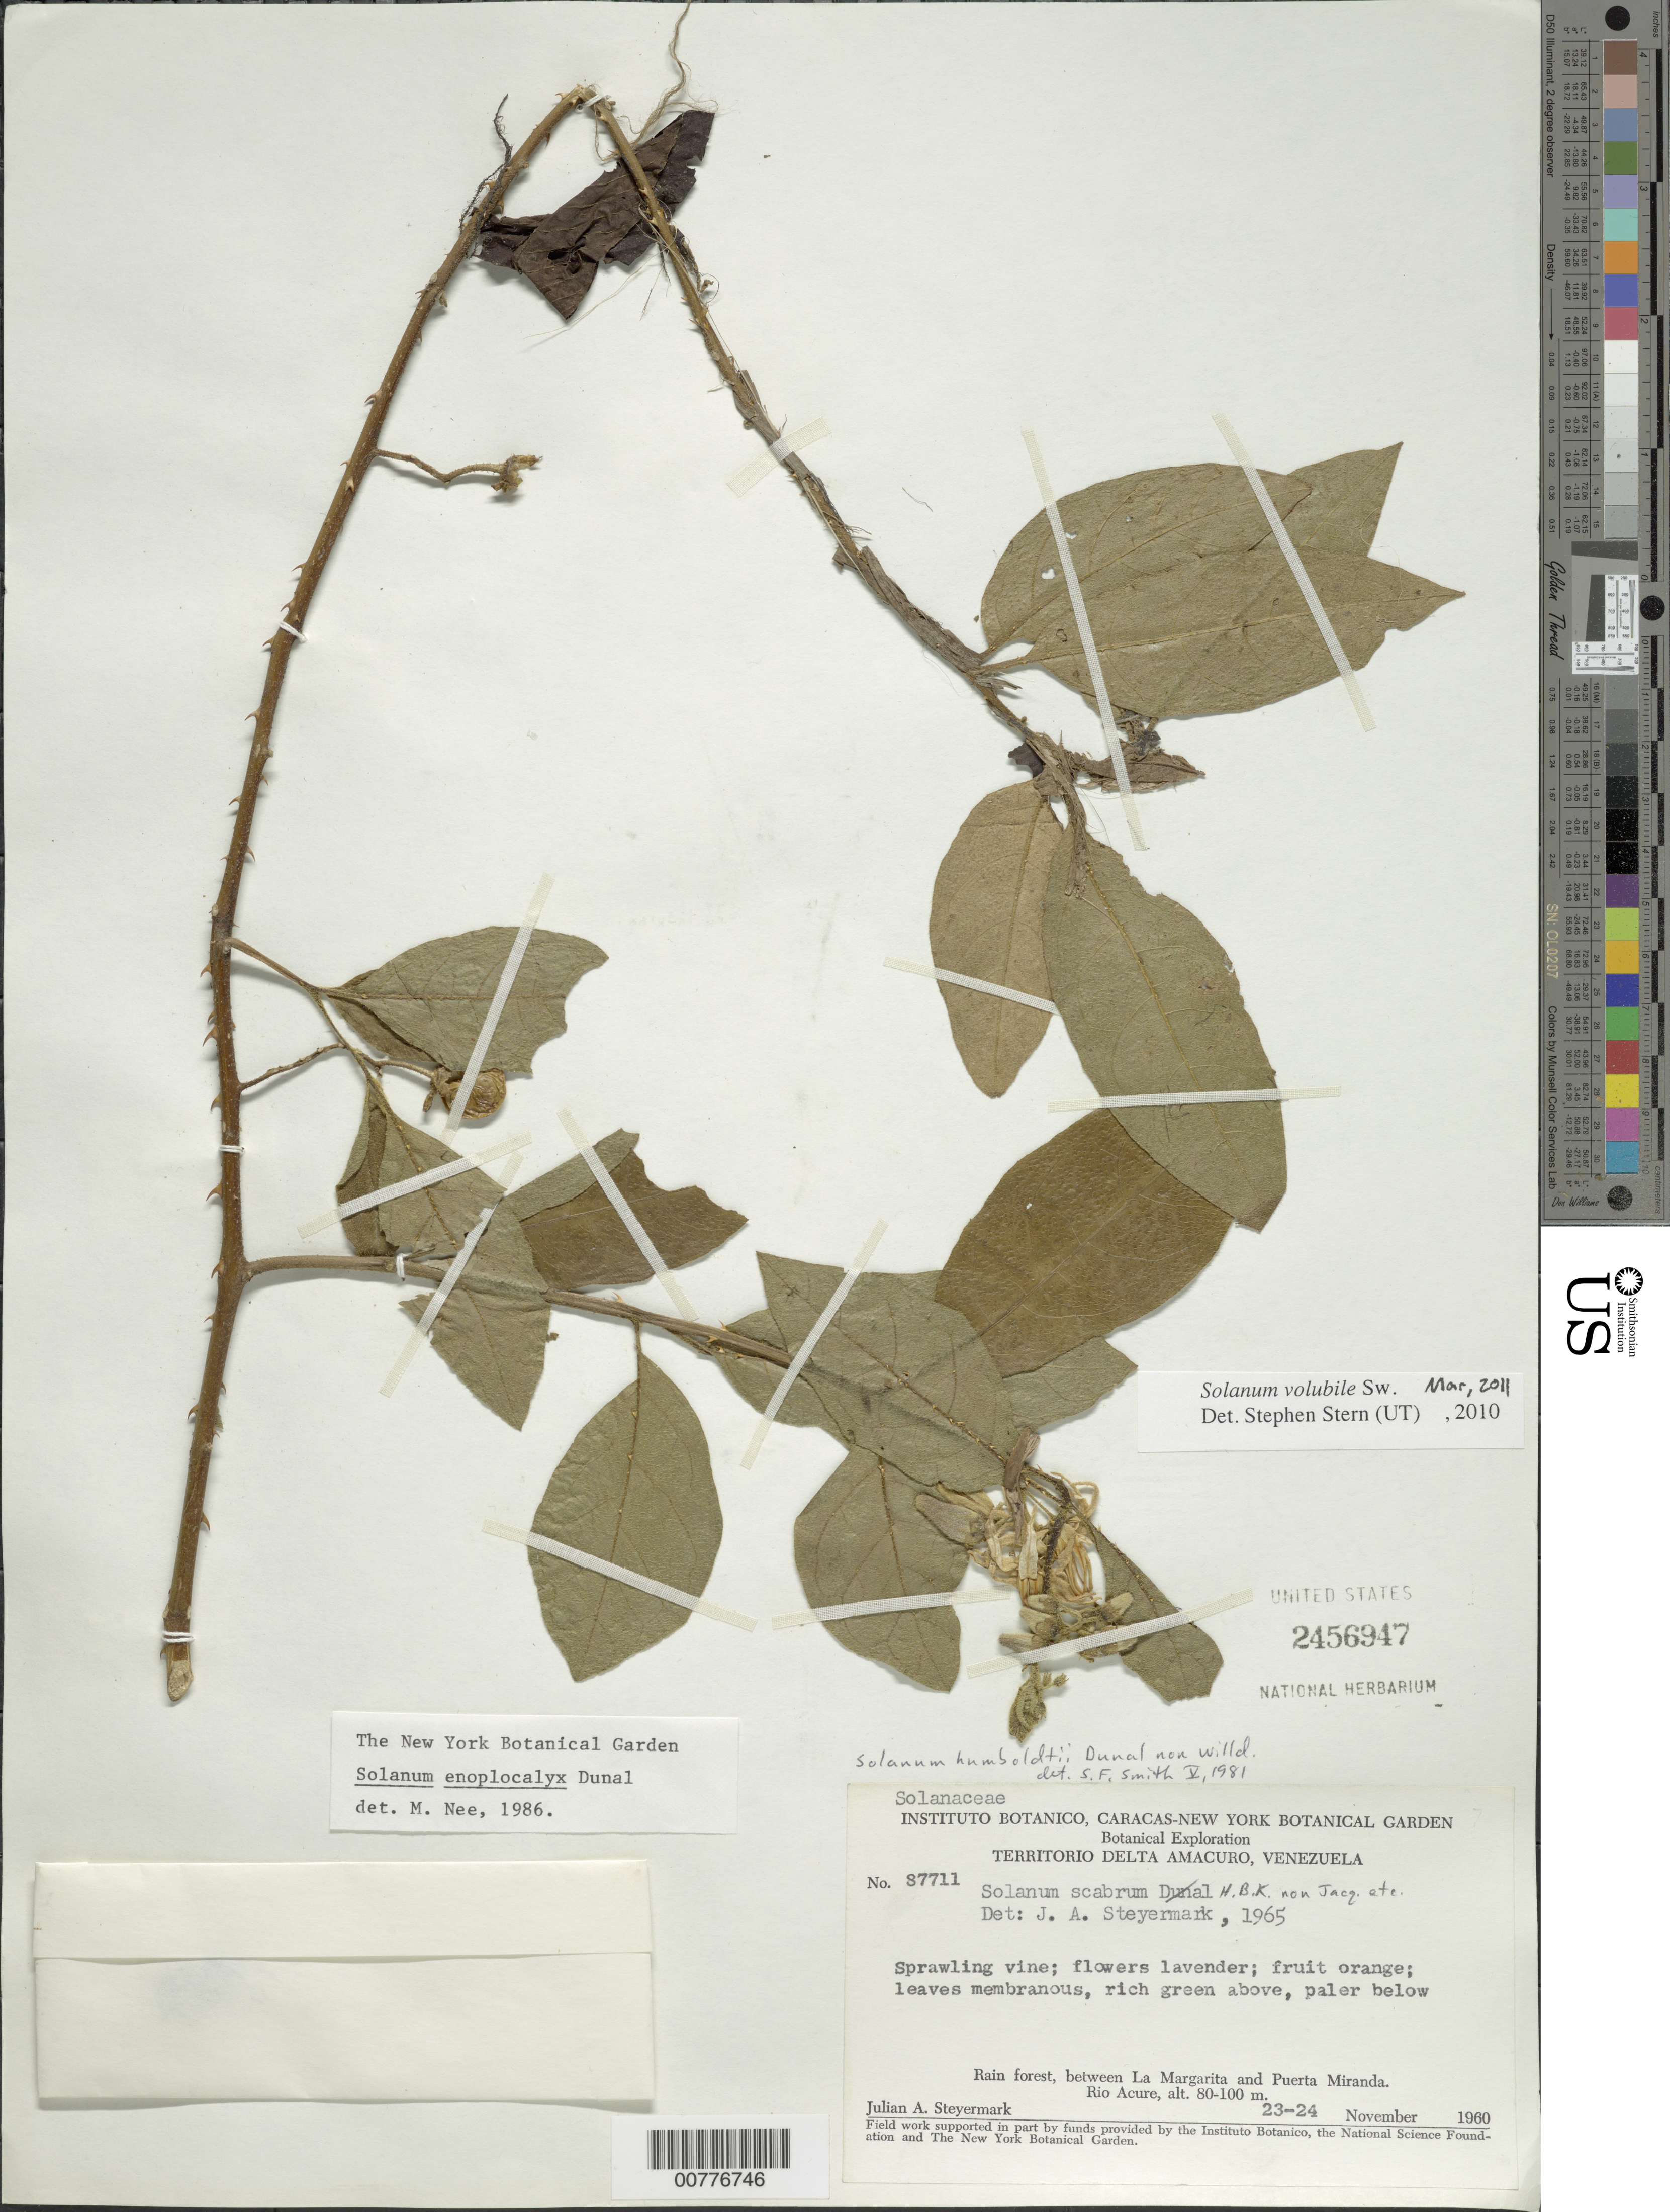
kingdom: Plantae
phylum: Tracheophyta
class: Magnoliopsida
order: Solanales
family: Solanaceae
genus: Solanum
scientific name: Solanum enoplocalyx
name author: Dunal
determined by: Nee, Michael H.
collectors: J. Steyermark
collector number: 87711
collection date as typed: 11 Nov 1960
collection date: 1960-11-11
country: Venezuela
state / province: Delta Amacuro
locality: Río Acure, between La Margarita and Puerto Miranda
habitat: Rain forest.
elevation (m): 80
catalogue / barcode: US 2456947